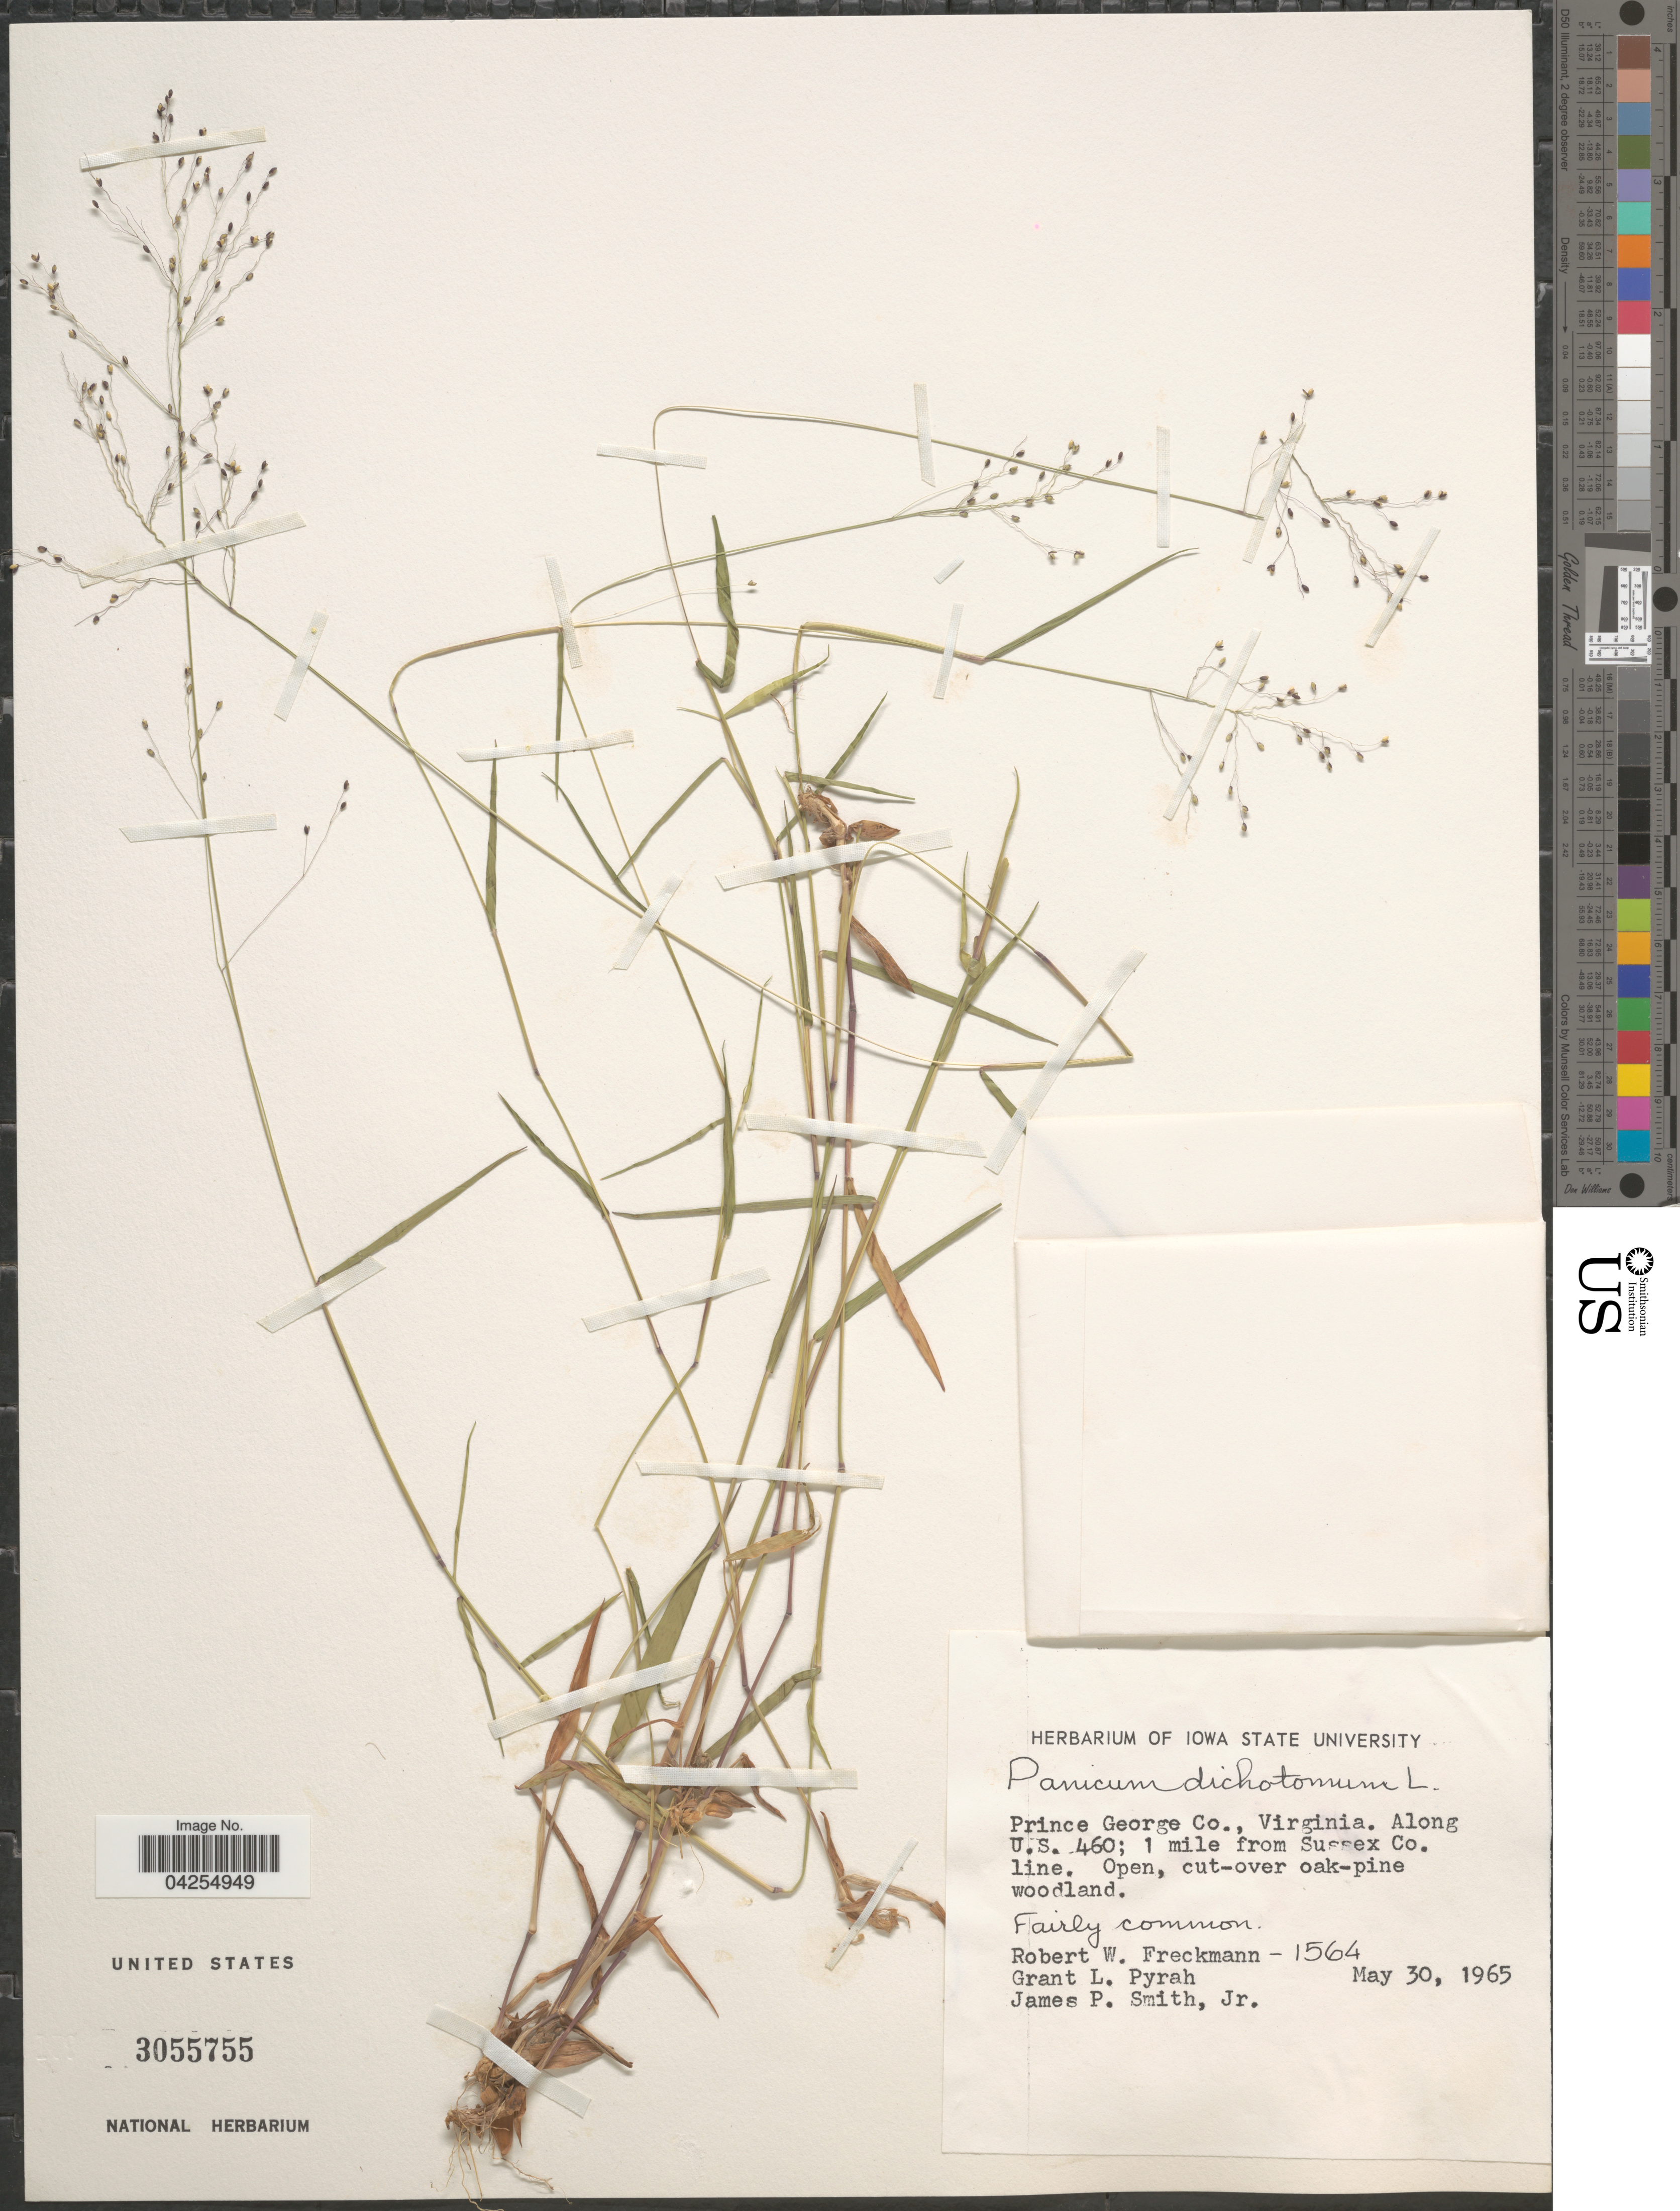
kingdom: Plantae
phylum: Tracheophyta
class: Liliopsida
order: Poales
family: Poaceae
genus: Dichanthelium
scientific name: Dichanthelium dichotomum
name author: (L.) Gould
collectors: R. Freckmann, G. Pyrah & J. P. Smith Jr.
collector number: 1564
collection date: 1965-05-30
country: United States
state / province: Virginia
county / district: Prince George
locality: Prince George Co. Along U.S. 460; 1 mile from Sussex Co. line.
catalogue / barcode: US 3055755